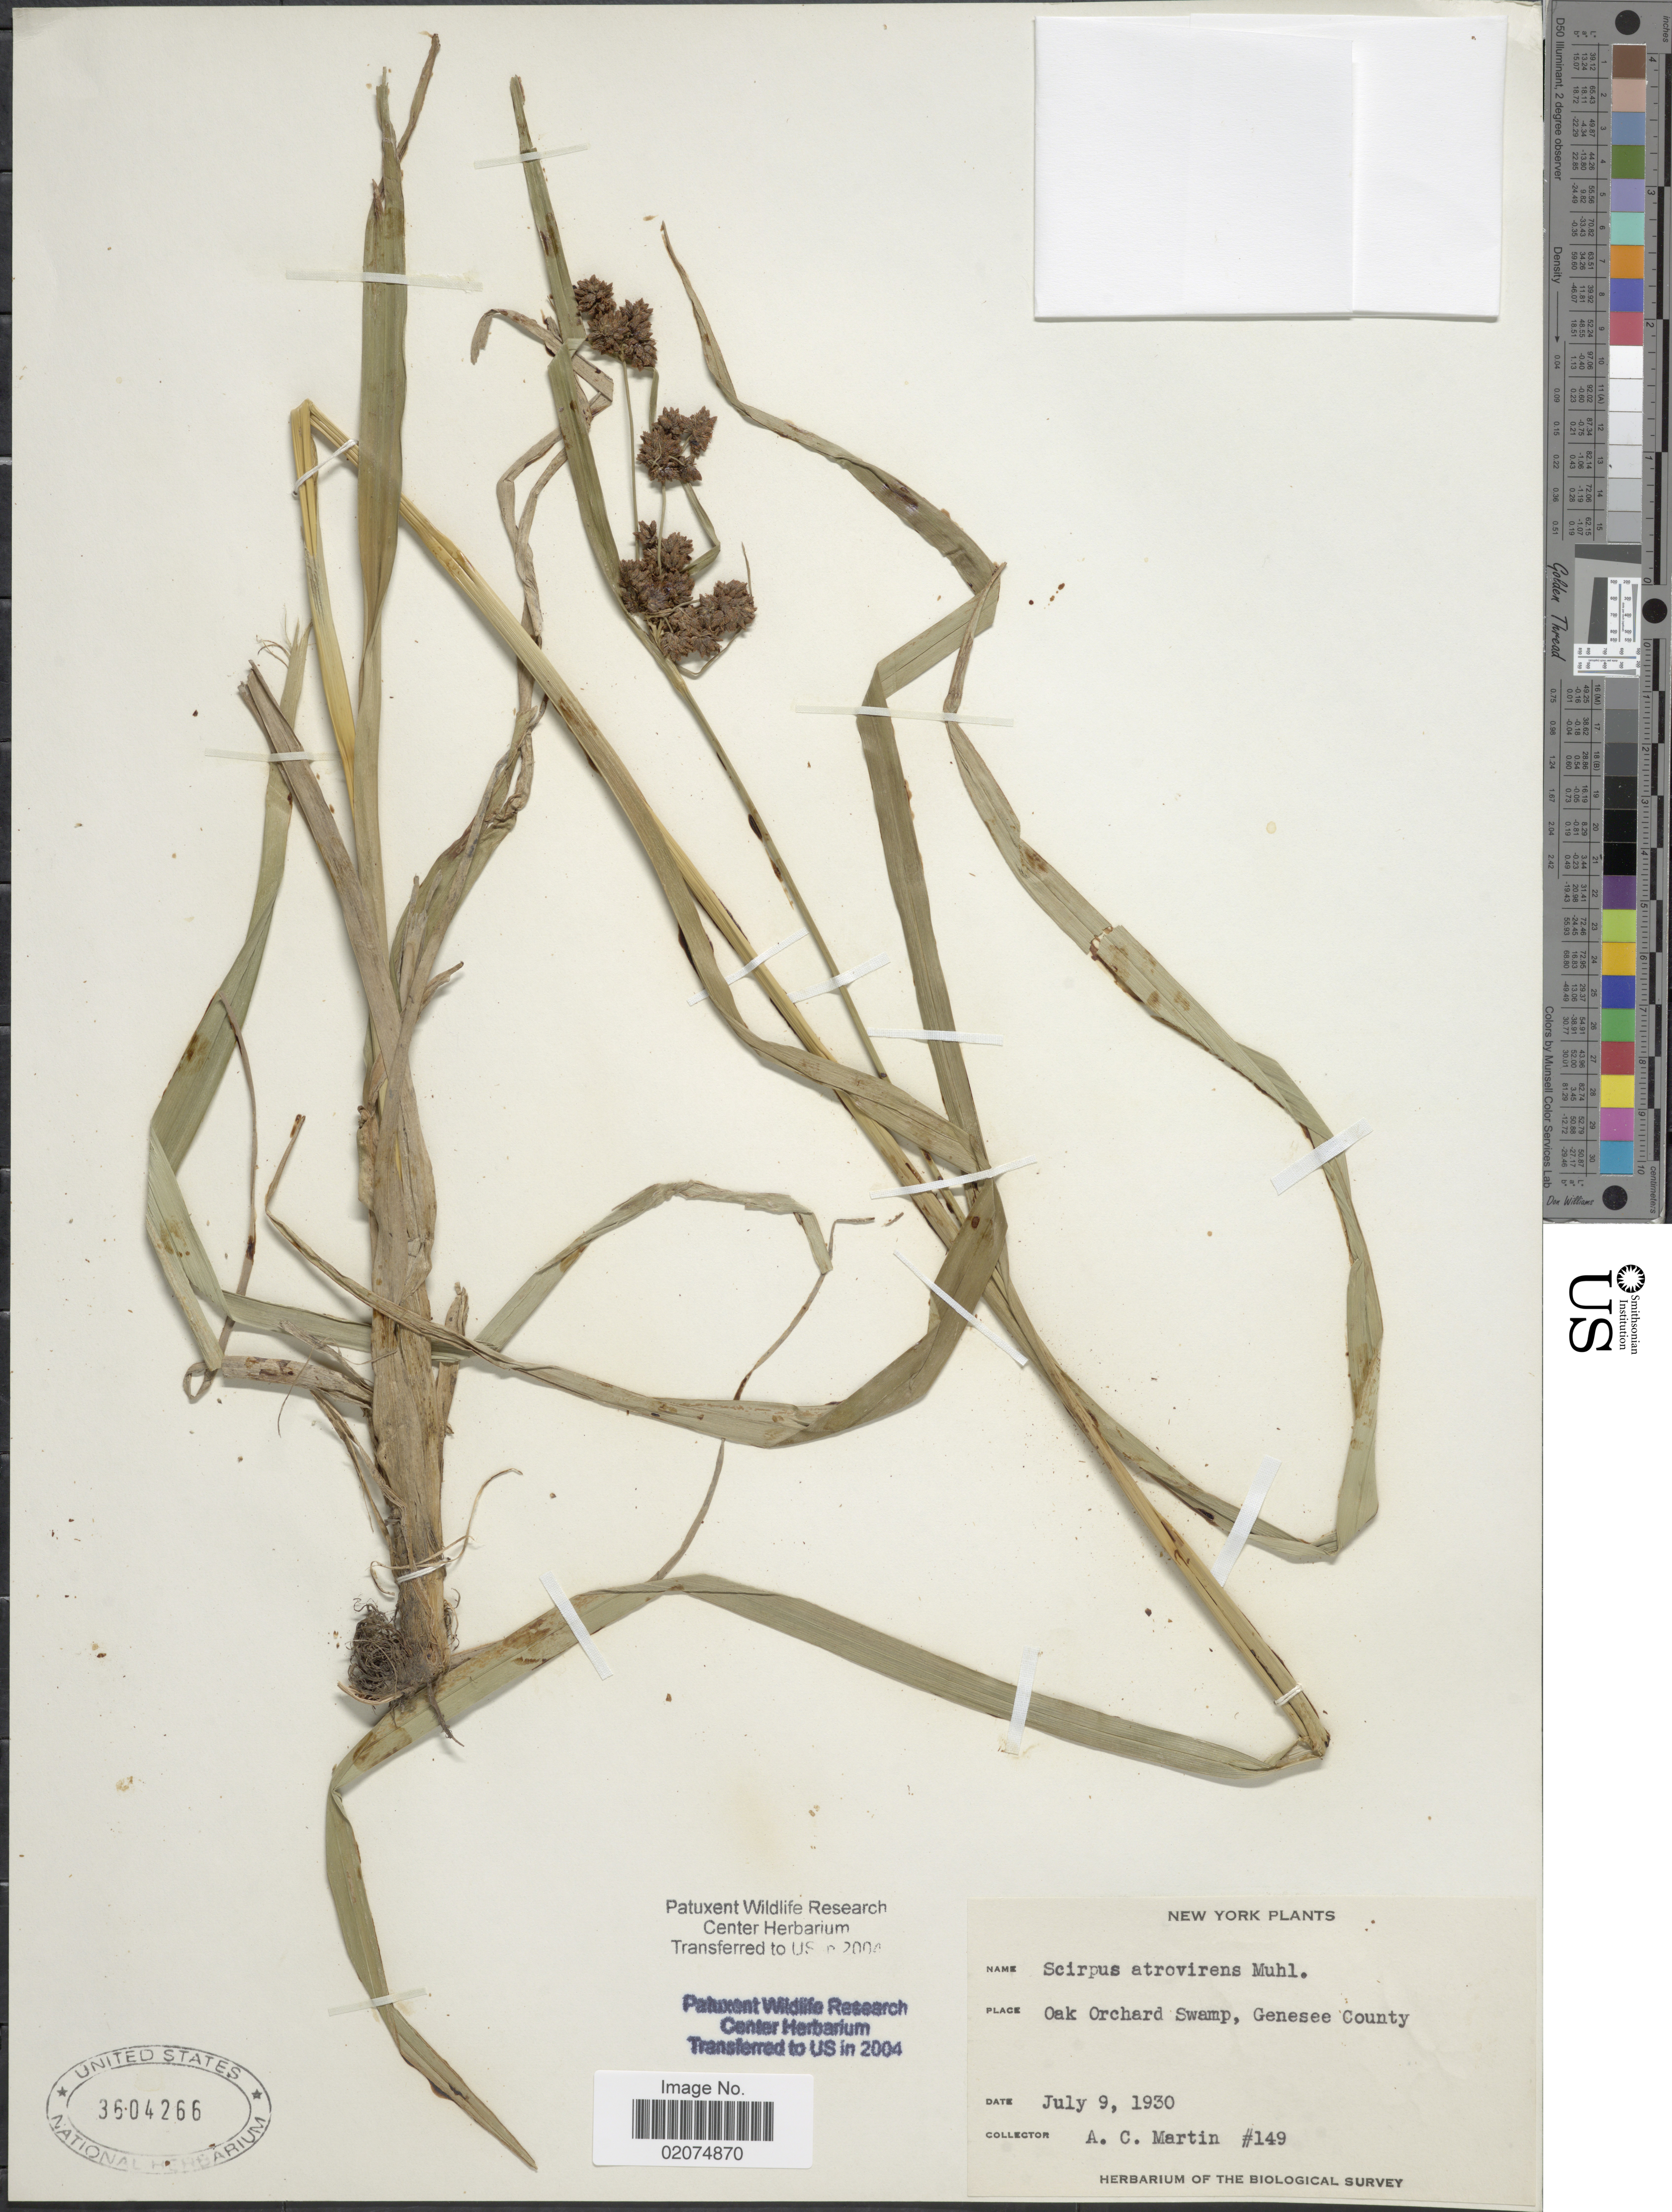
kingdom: Plantae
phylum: Tracheophyta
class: Liliopsida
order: Poales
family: Cyperaceae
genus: Scirpus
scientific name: Scirpus atrovirens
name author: Willd.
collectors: A. C. Martin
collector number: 149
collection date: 1930-07-09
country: United States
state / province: New York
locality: Oak Orchard Swamp, Genesee County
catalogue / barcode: US 3604266